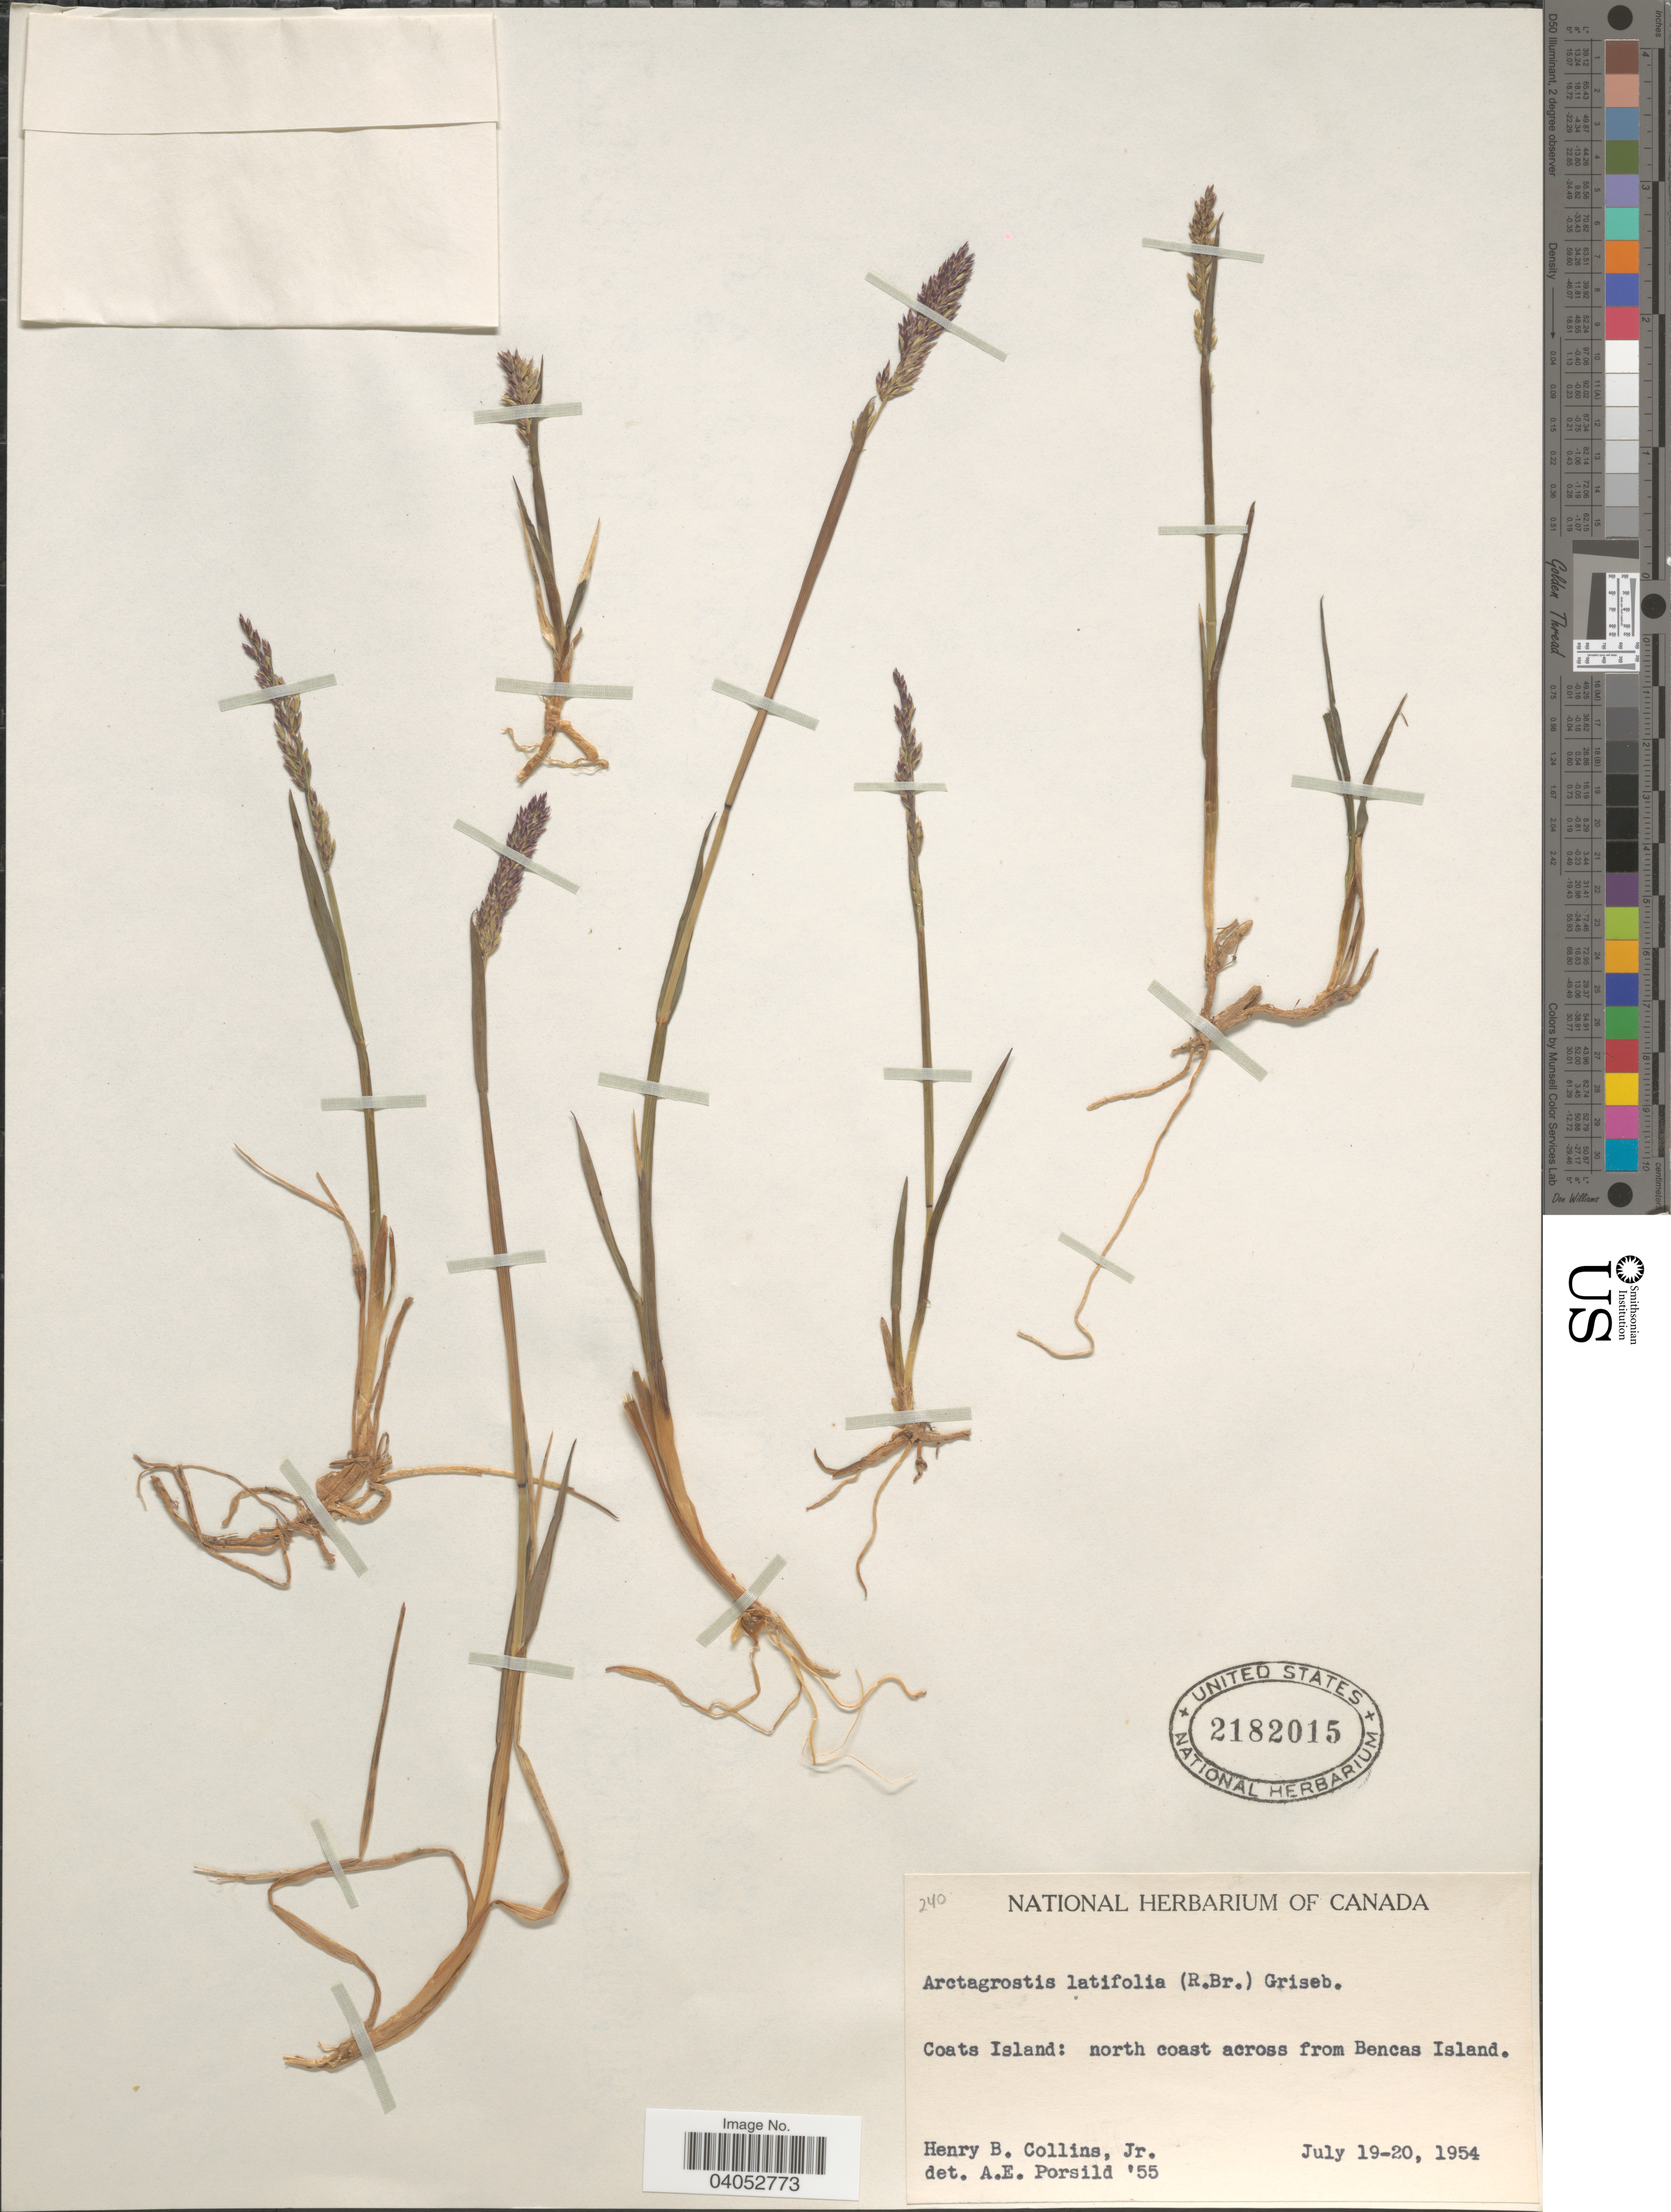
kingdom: Plantae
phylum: Tracheophyta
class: Liliopsida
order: Poales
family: Poaceae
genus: Arctagrostis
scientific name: Arctagrostis latifolia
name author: (R. Br.) Griseb.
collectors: H. Collins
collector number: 240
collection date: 1954-07-19/1954-07-20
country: Canada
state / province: Nunavut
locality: Coats Island: north coast across from Bencas Island.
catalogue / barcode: US 2182015